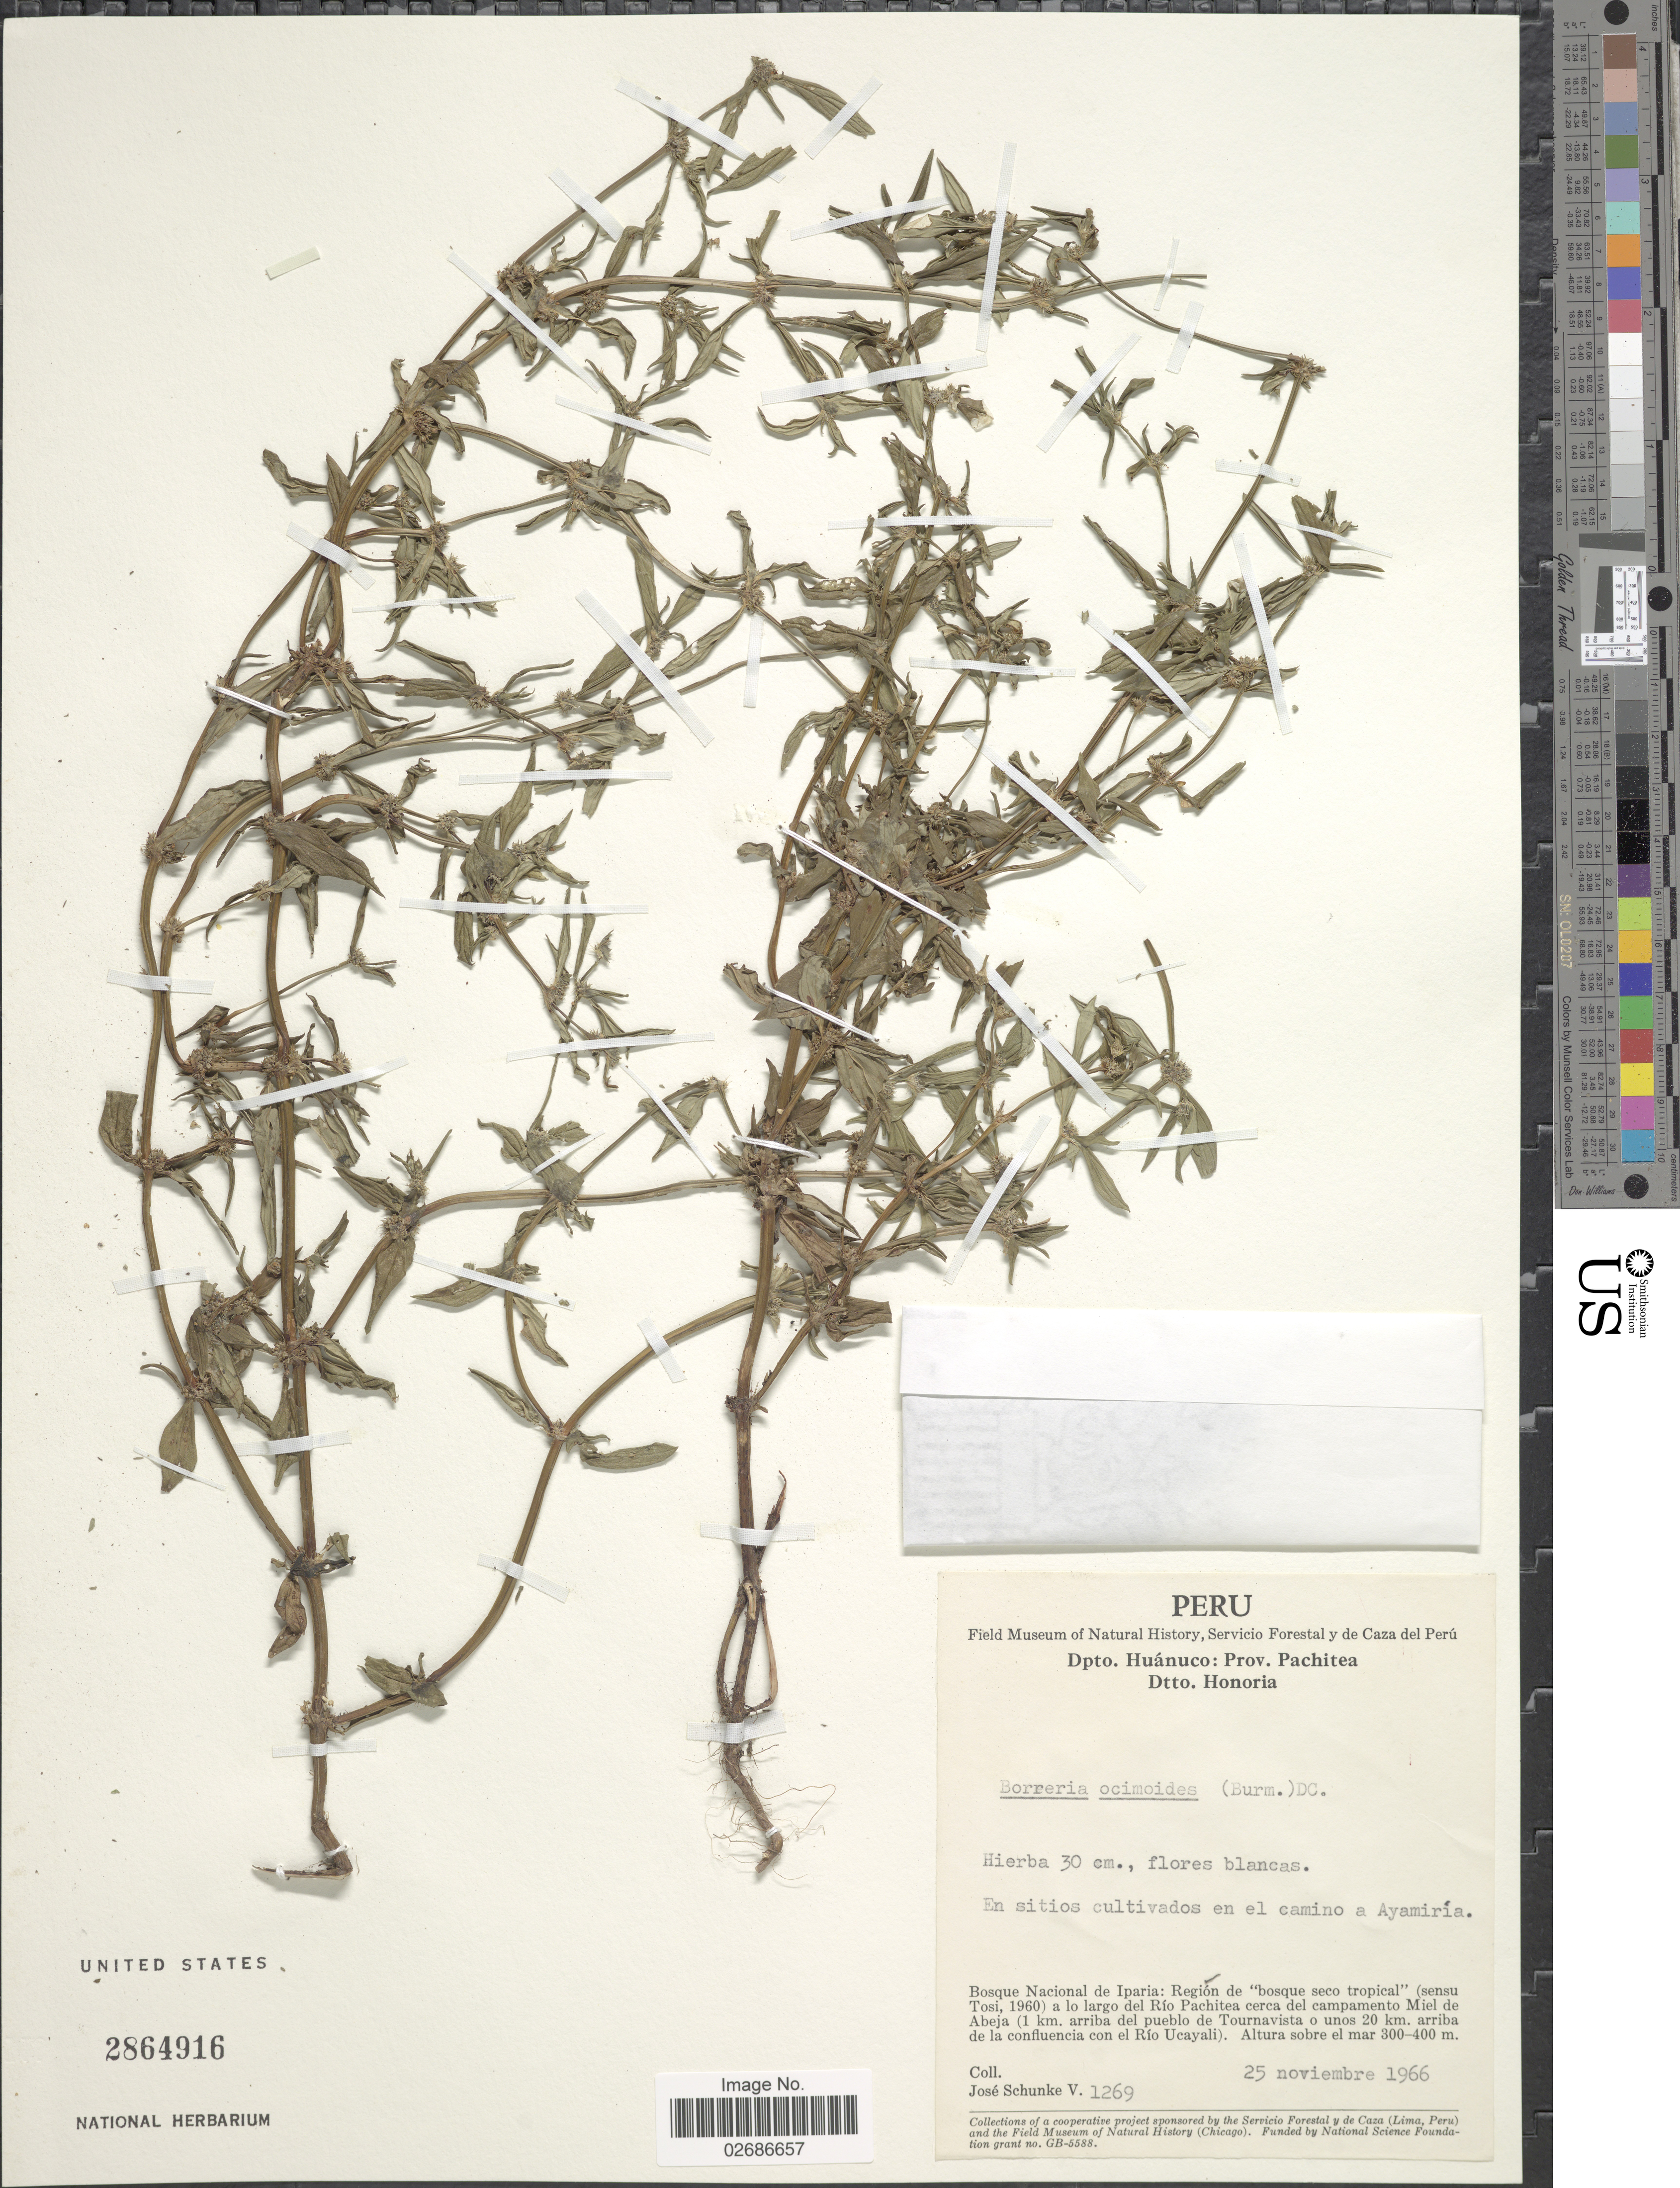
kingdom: Plantae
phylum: Tracheophyta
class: Magnoliopsida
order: Gentianales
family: Rubiaceae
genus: Borreria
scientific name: Borreria ocimoides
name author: (Burm. f.) DC.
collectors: J. Schunke Vigo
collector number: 1269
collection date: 1966-11-25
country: Peru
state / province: Huánuco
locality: Prov. Pachitea. Dtto. Honoria. En sitios cultivados en el camino a Ayamiria. Bosque Nacional de Iparia: Region de "bosque seco tropical" a lo largo del Rio Pachitea cerca del campamento Miel de Abeja (1 km. arriba del pueblo de Tournavista o unos 20 km. arriba de la confluencia con el Rio Ucayali)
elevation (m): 300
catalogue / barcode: US 2864916